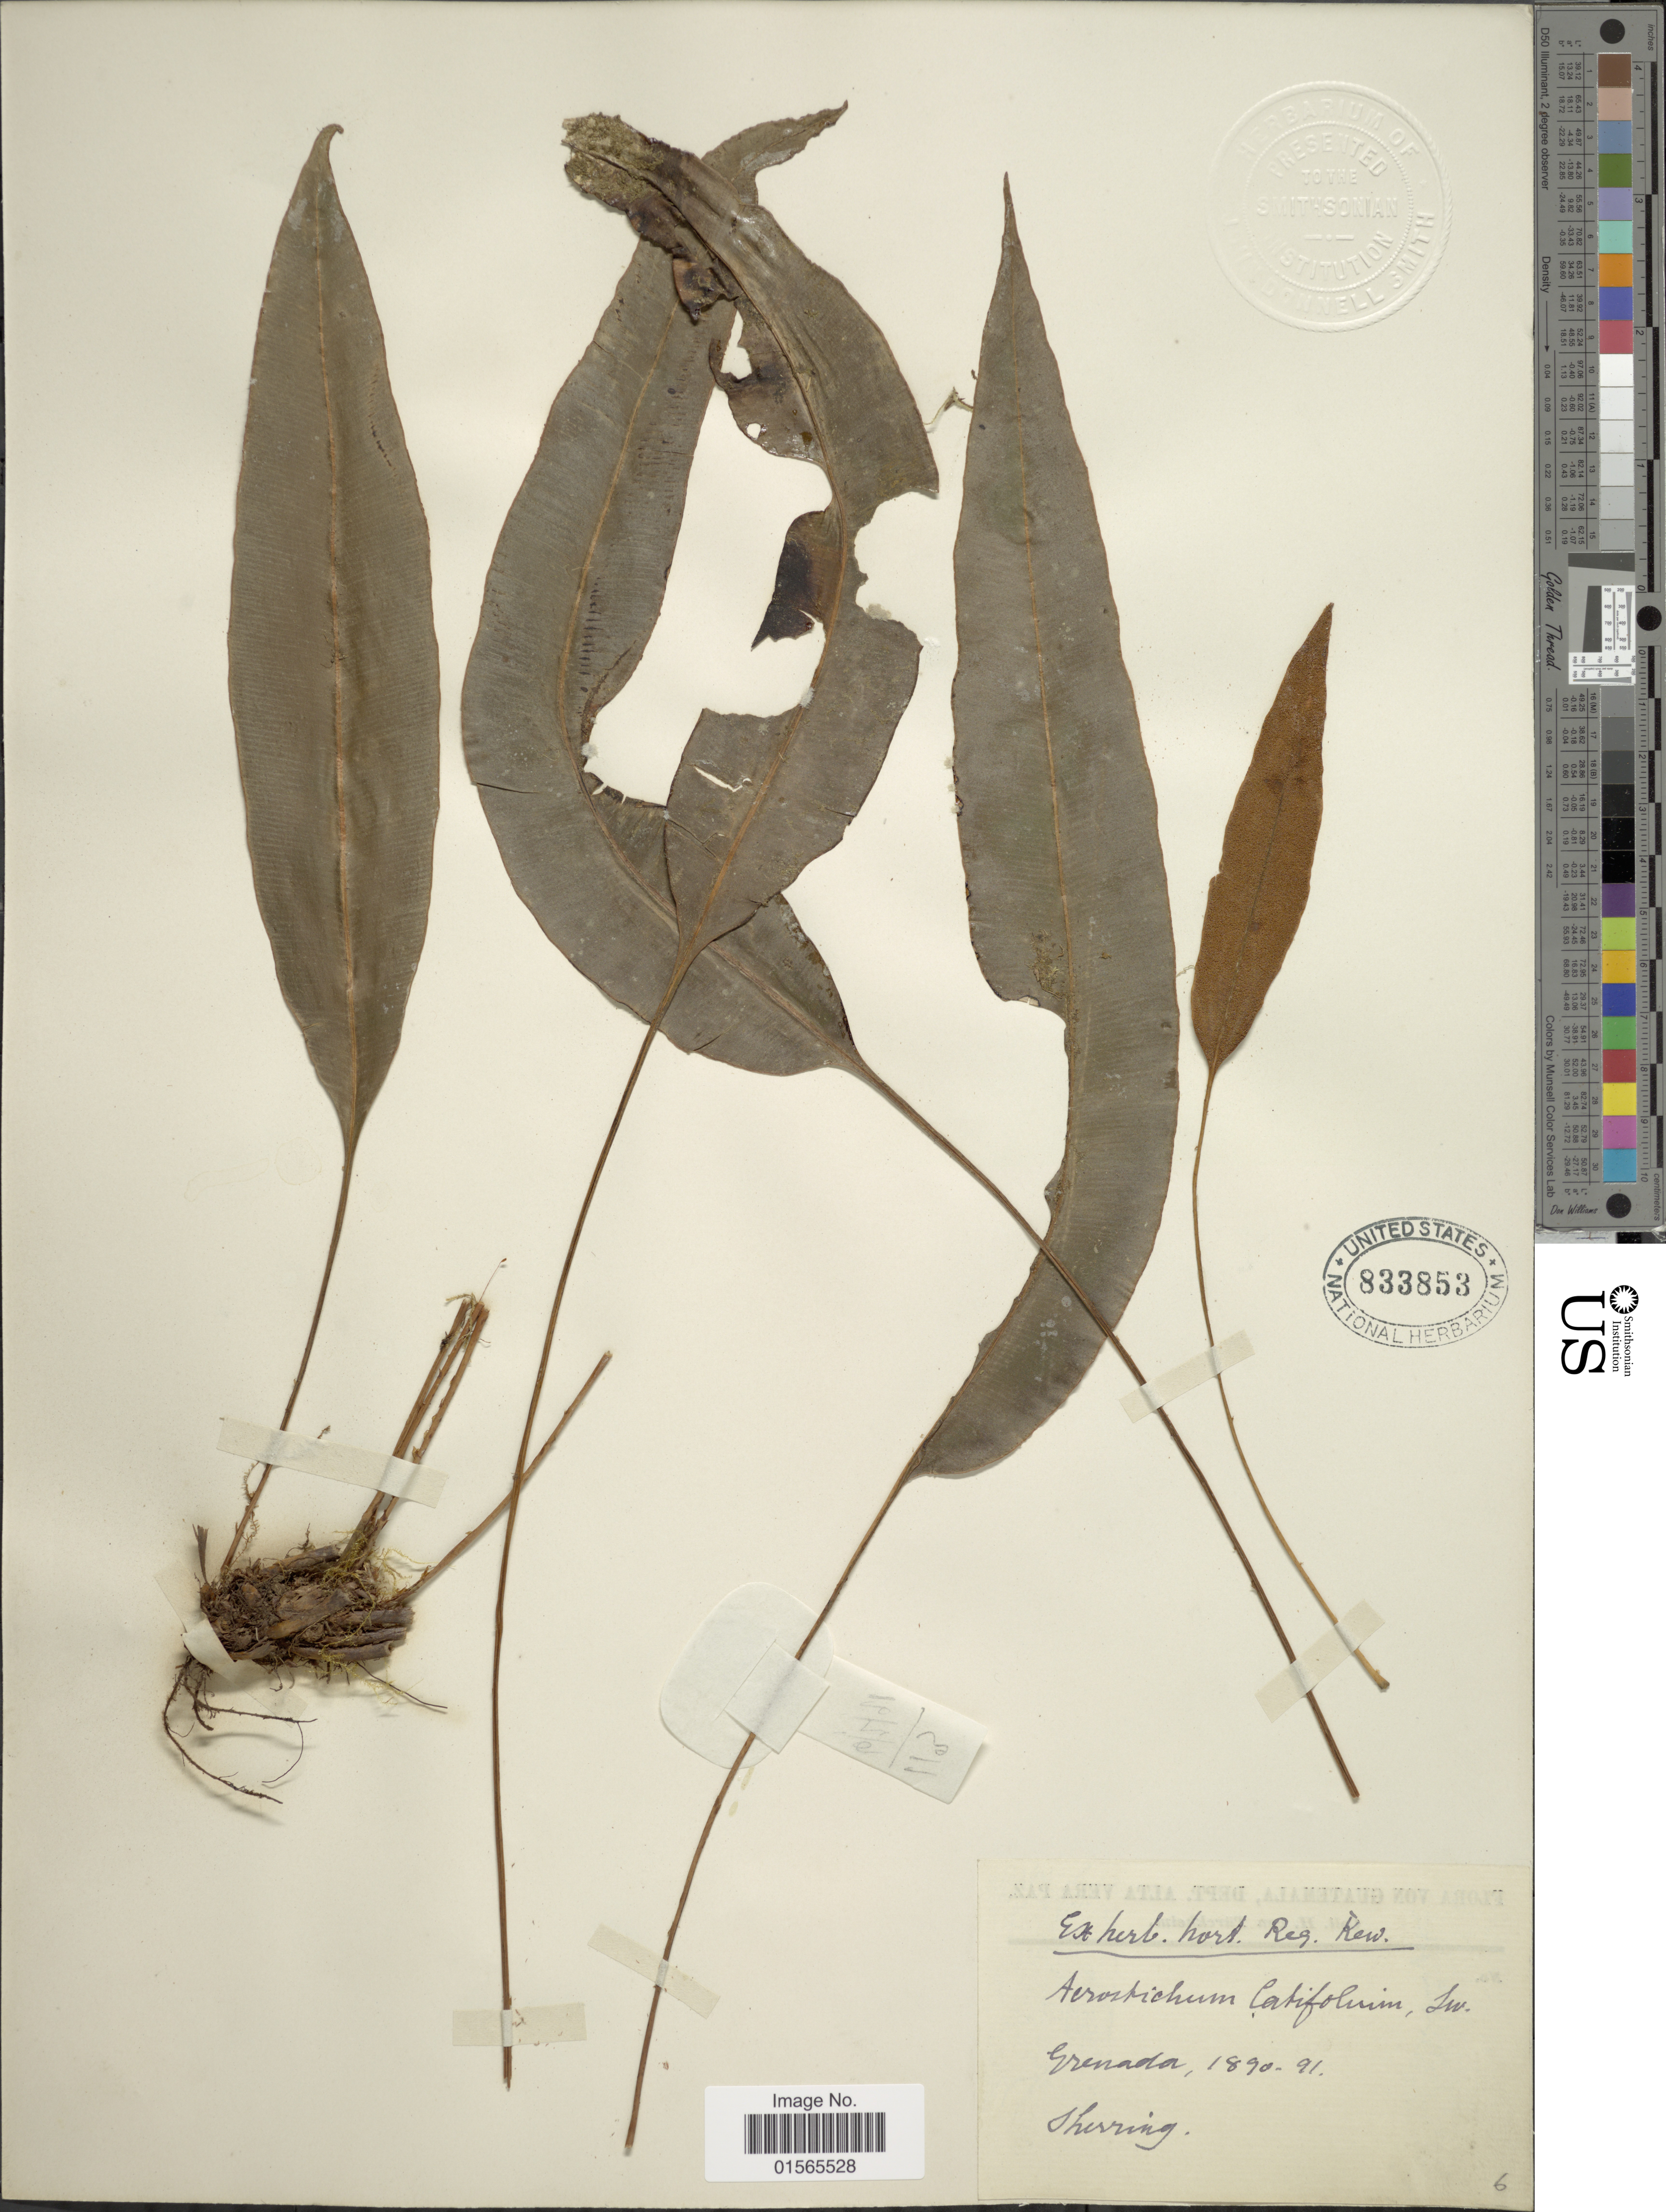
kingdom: Plantae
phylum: Tracheophyta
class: Polypodiopsida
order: Polypodiales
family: Dryopteridaceae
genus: Elaphoglossum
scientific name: Elaphoglossum impressum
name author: (Fée) T. Moore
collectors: Sherring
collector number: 6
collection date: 1890/1891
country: Grenada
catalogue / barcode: US 833853